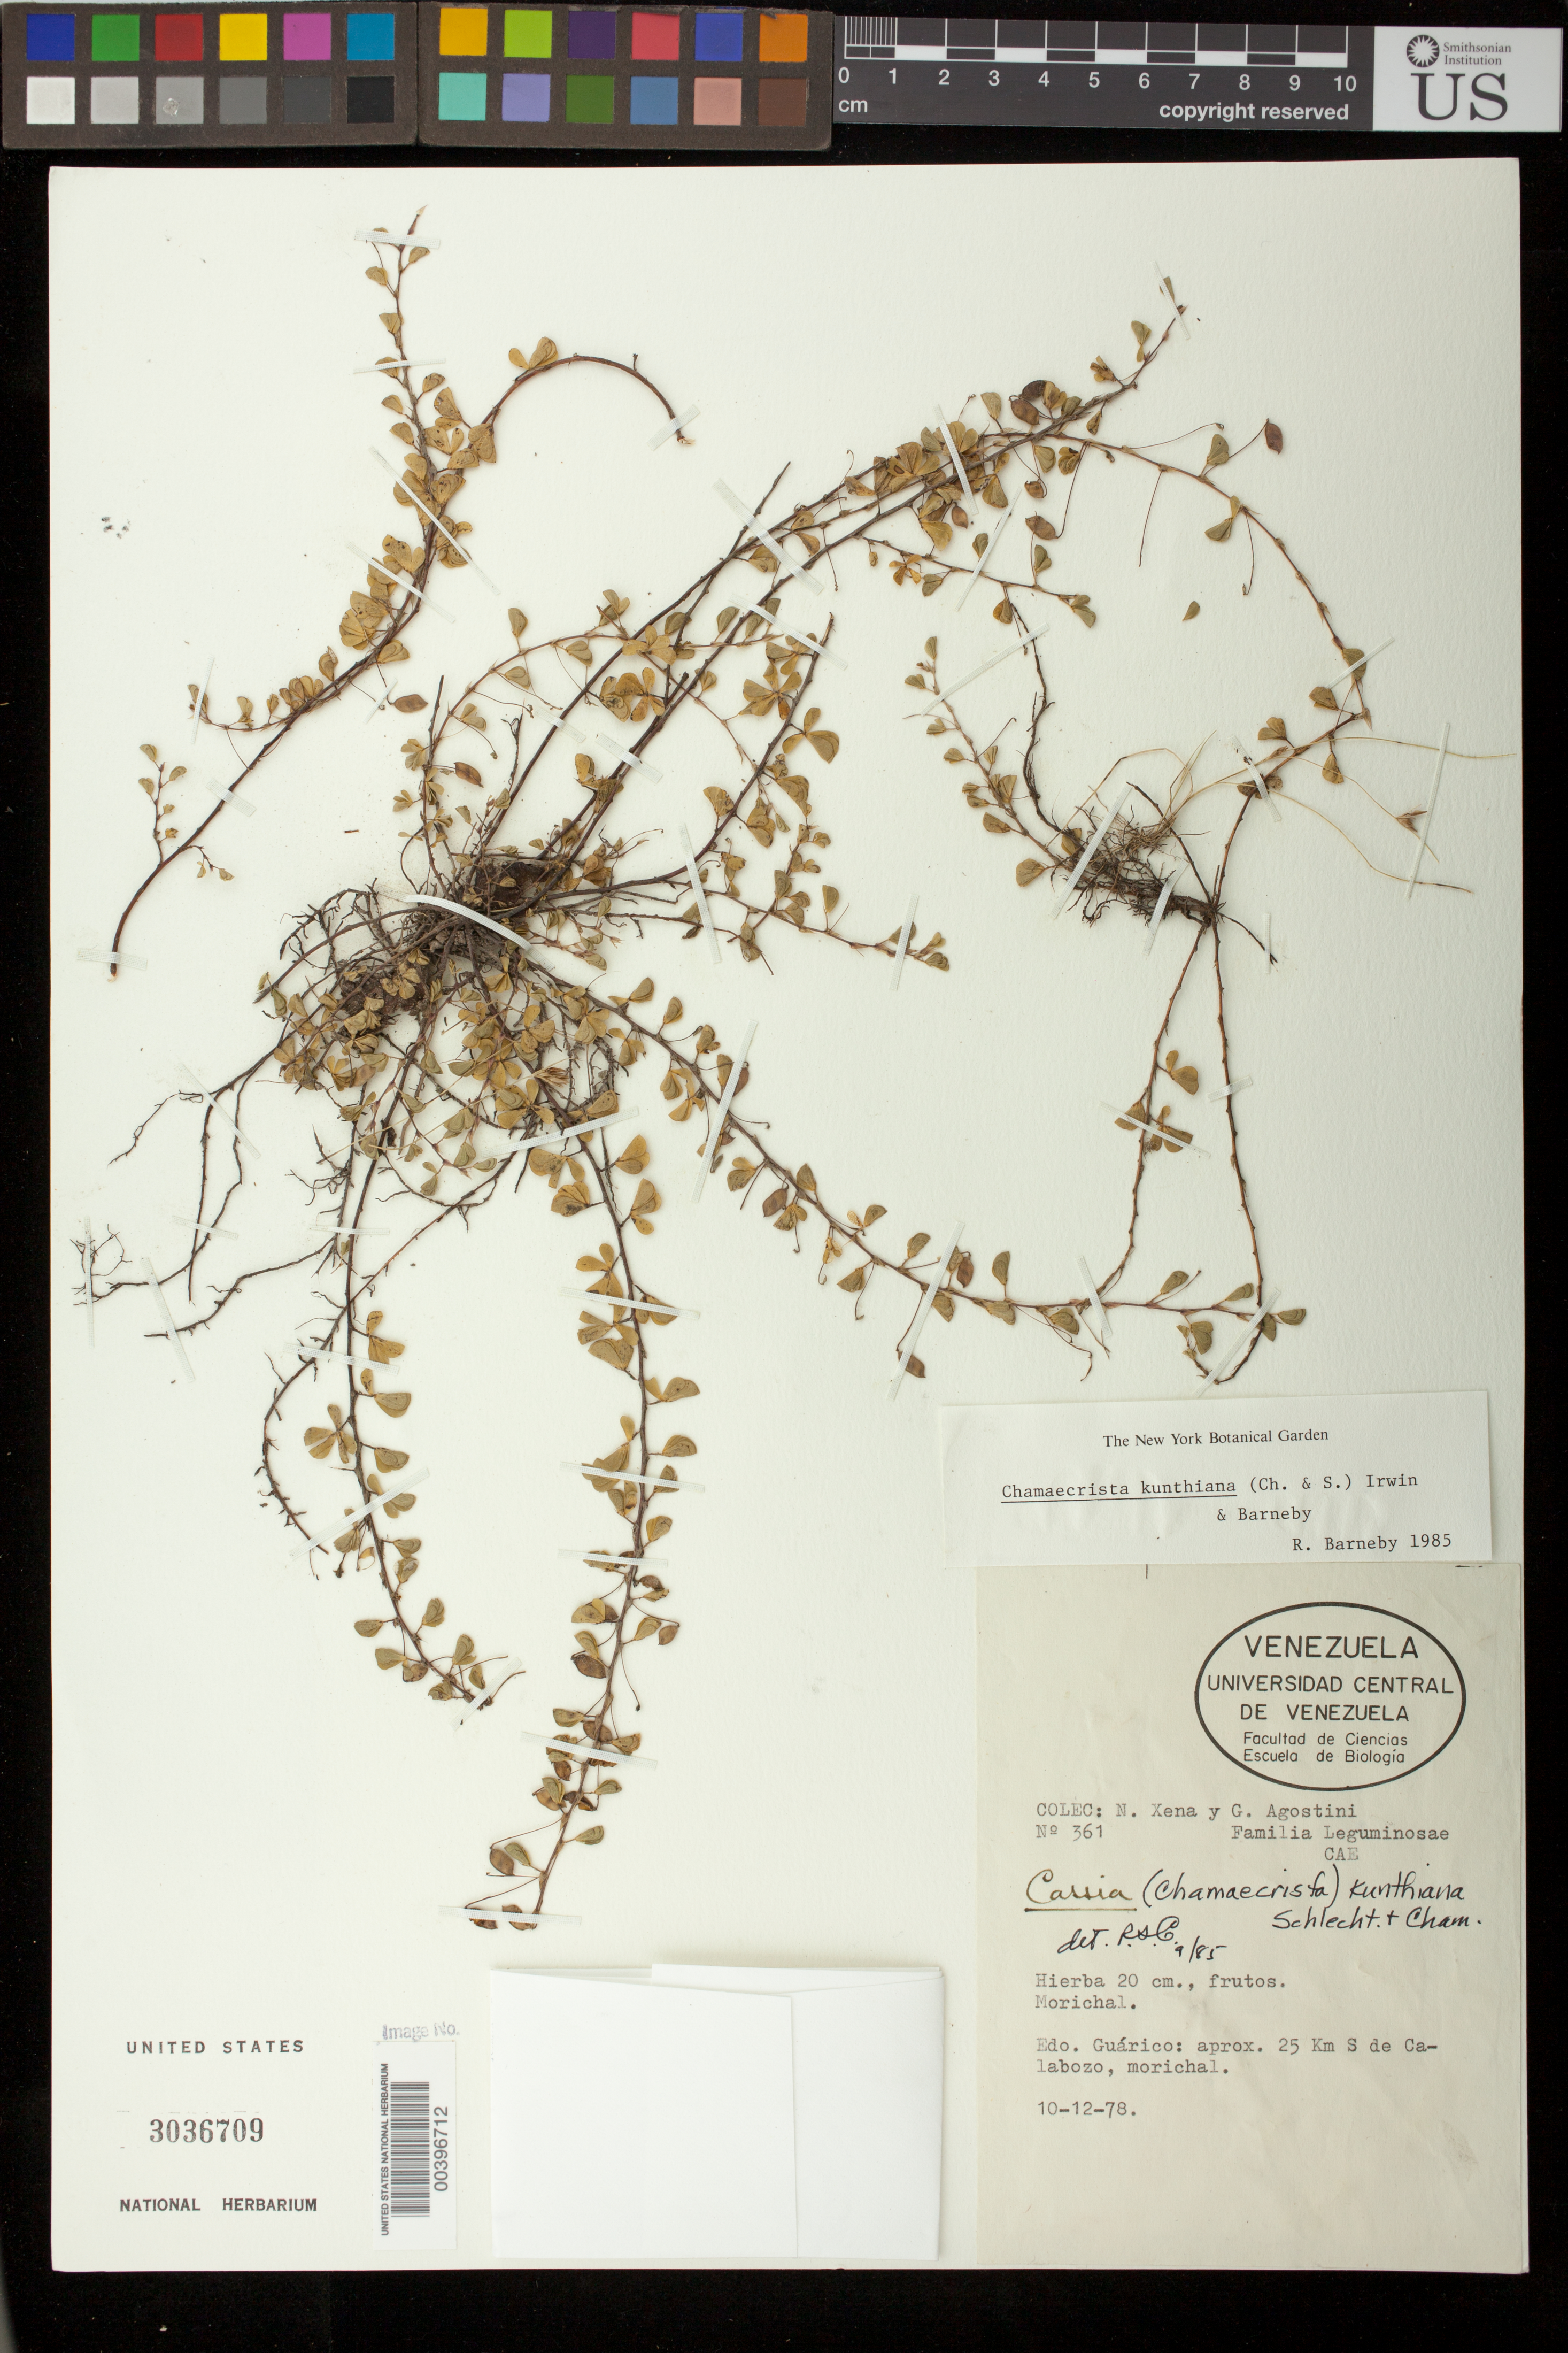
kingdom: Plantae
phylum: Tracheophyta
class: Magnoliopsida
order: Fabales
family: Fabaceae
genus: Chamaecrista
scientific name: Chamaecrista kunthiana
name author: (Schltdl. & Cham.) H.S. Irwin & Barneby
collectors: N. Xena de Enrech & G. Agostini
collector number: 361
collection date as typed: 12 Oct 1978 or 10 Dec 1978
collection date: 1978-10-12 or 1978-12-10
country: Venezuela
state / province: Guárico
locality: Approx. 25 km S de Calabozo, Morichal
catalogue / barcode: US 3036709